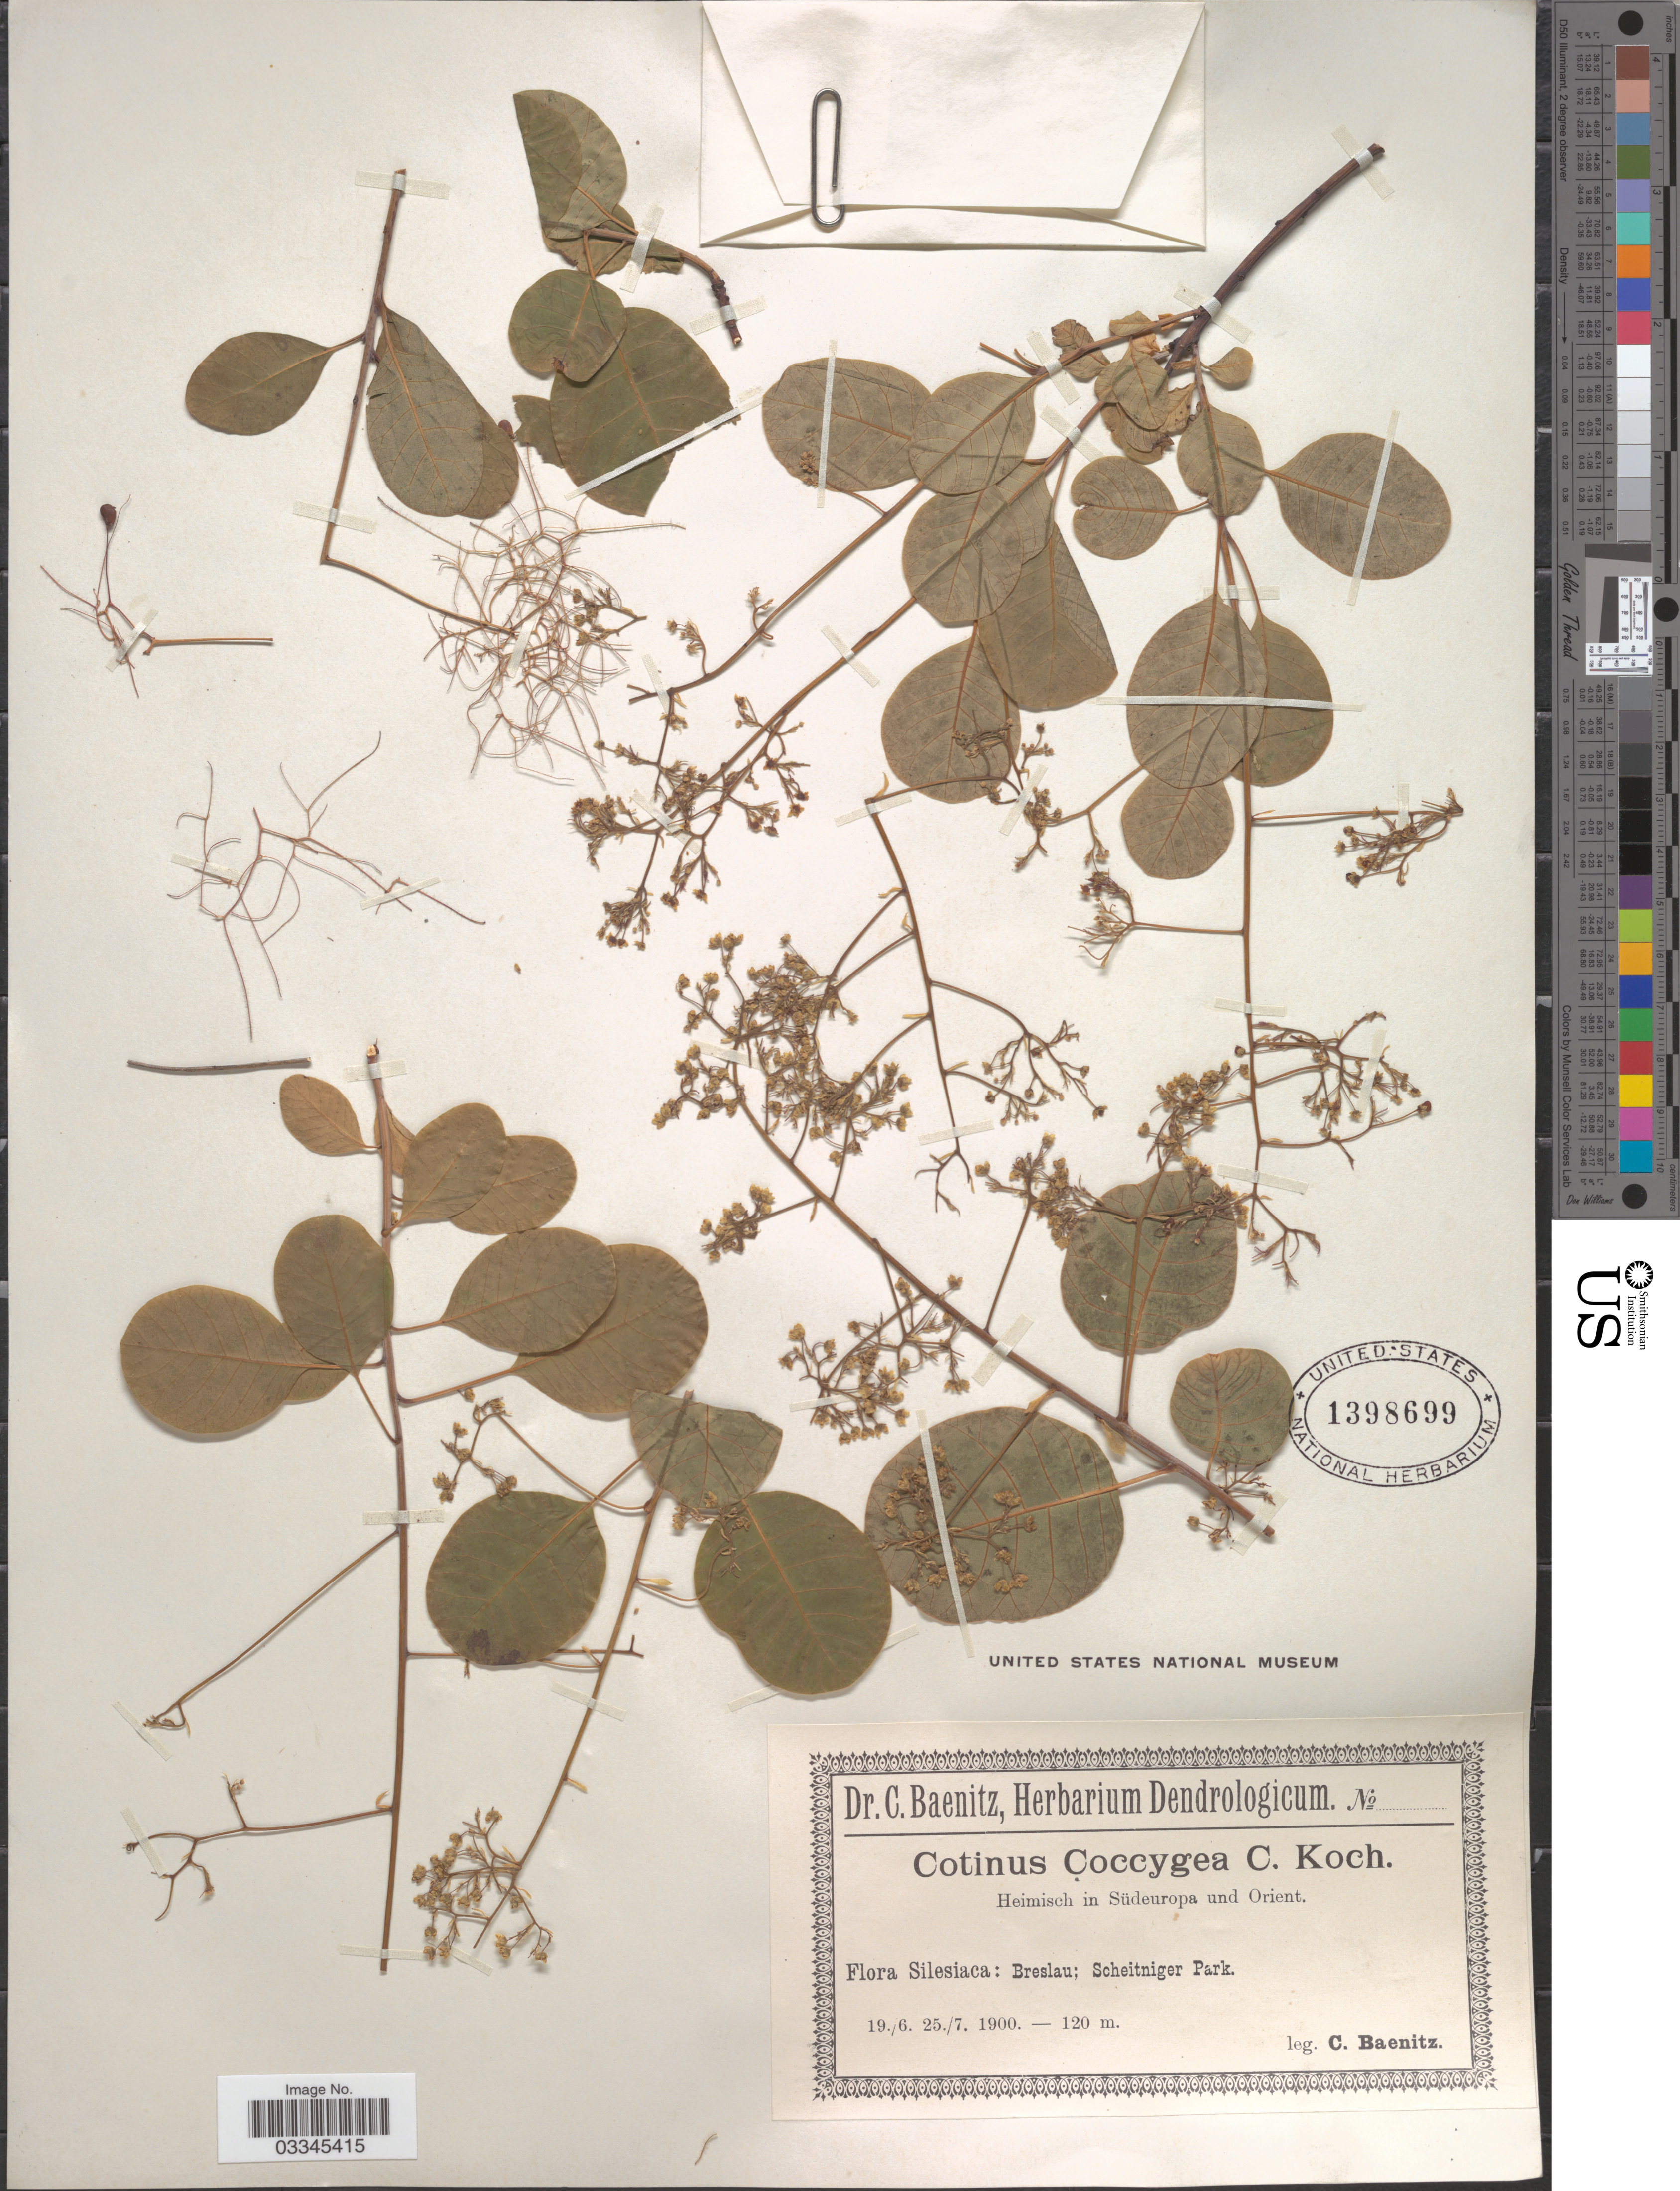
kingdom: Plantae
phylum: Tracheophyta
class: Magnoliopsida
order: Sapindales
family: Anacardiaceae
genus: Cotinus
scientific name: Cotinus coggygria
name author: Scop.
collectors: C. G. Baenitz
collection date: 1900-06-19/1900-07-25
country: Poland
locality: Silesiaca: Breslau; Scheitniger Park.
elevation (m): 120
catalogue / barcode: US 1398699